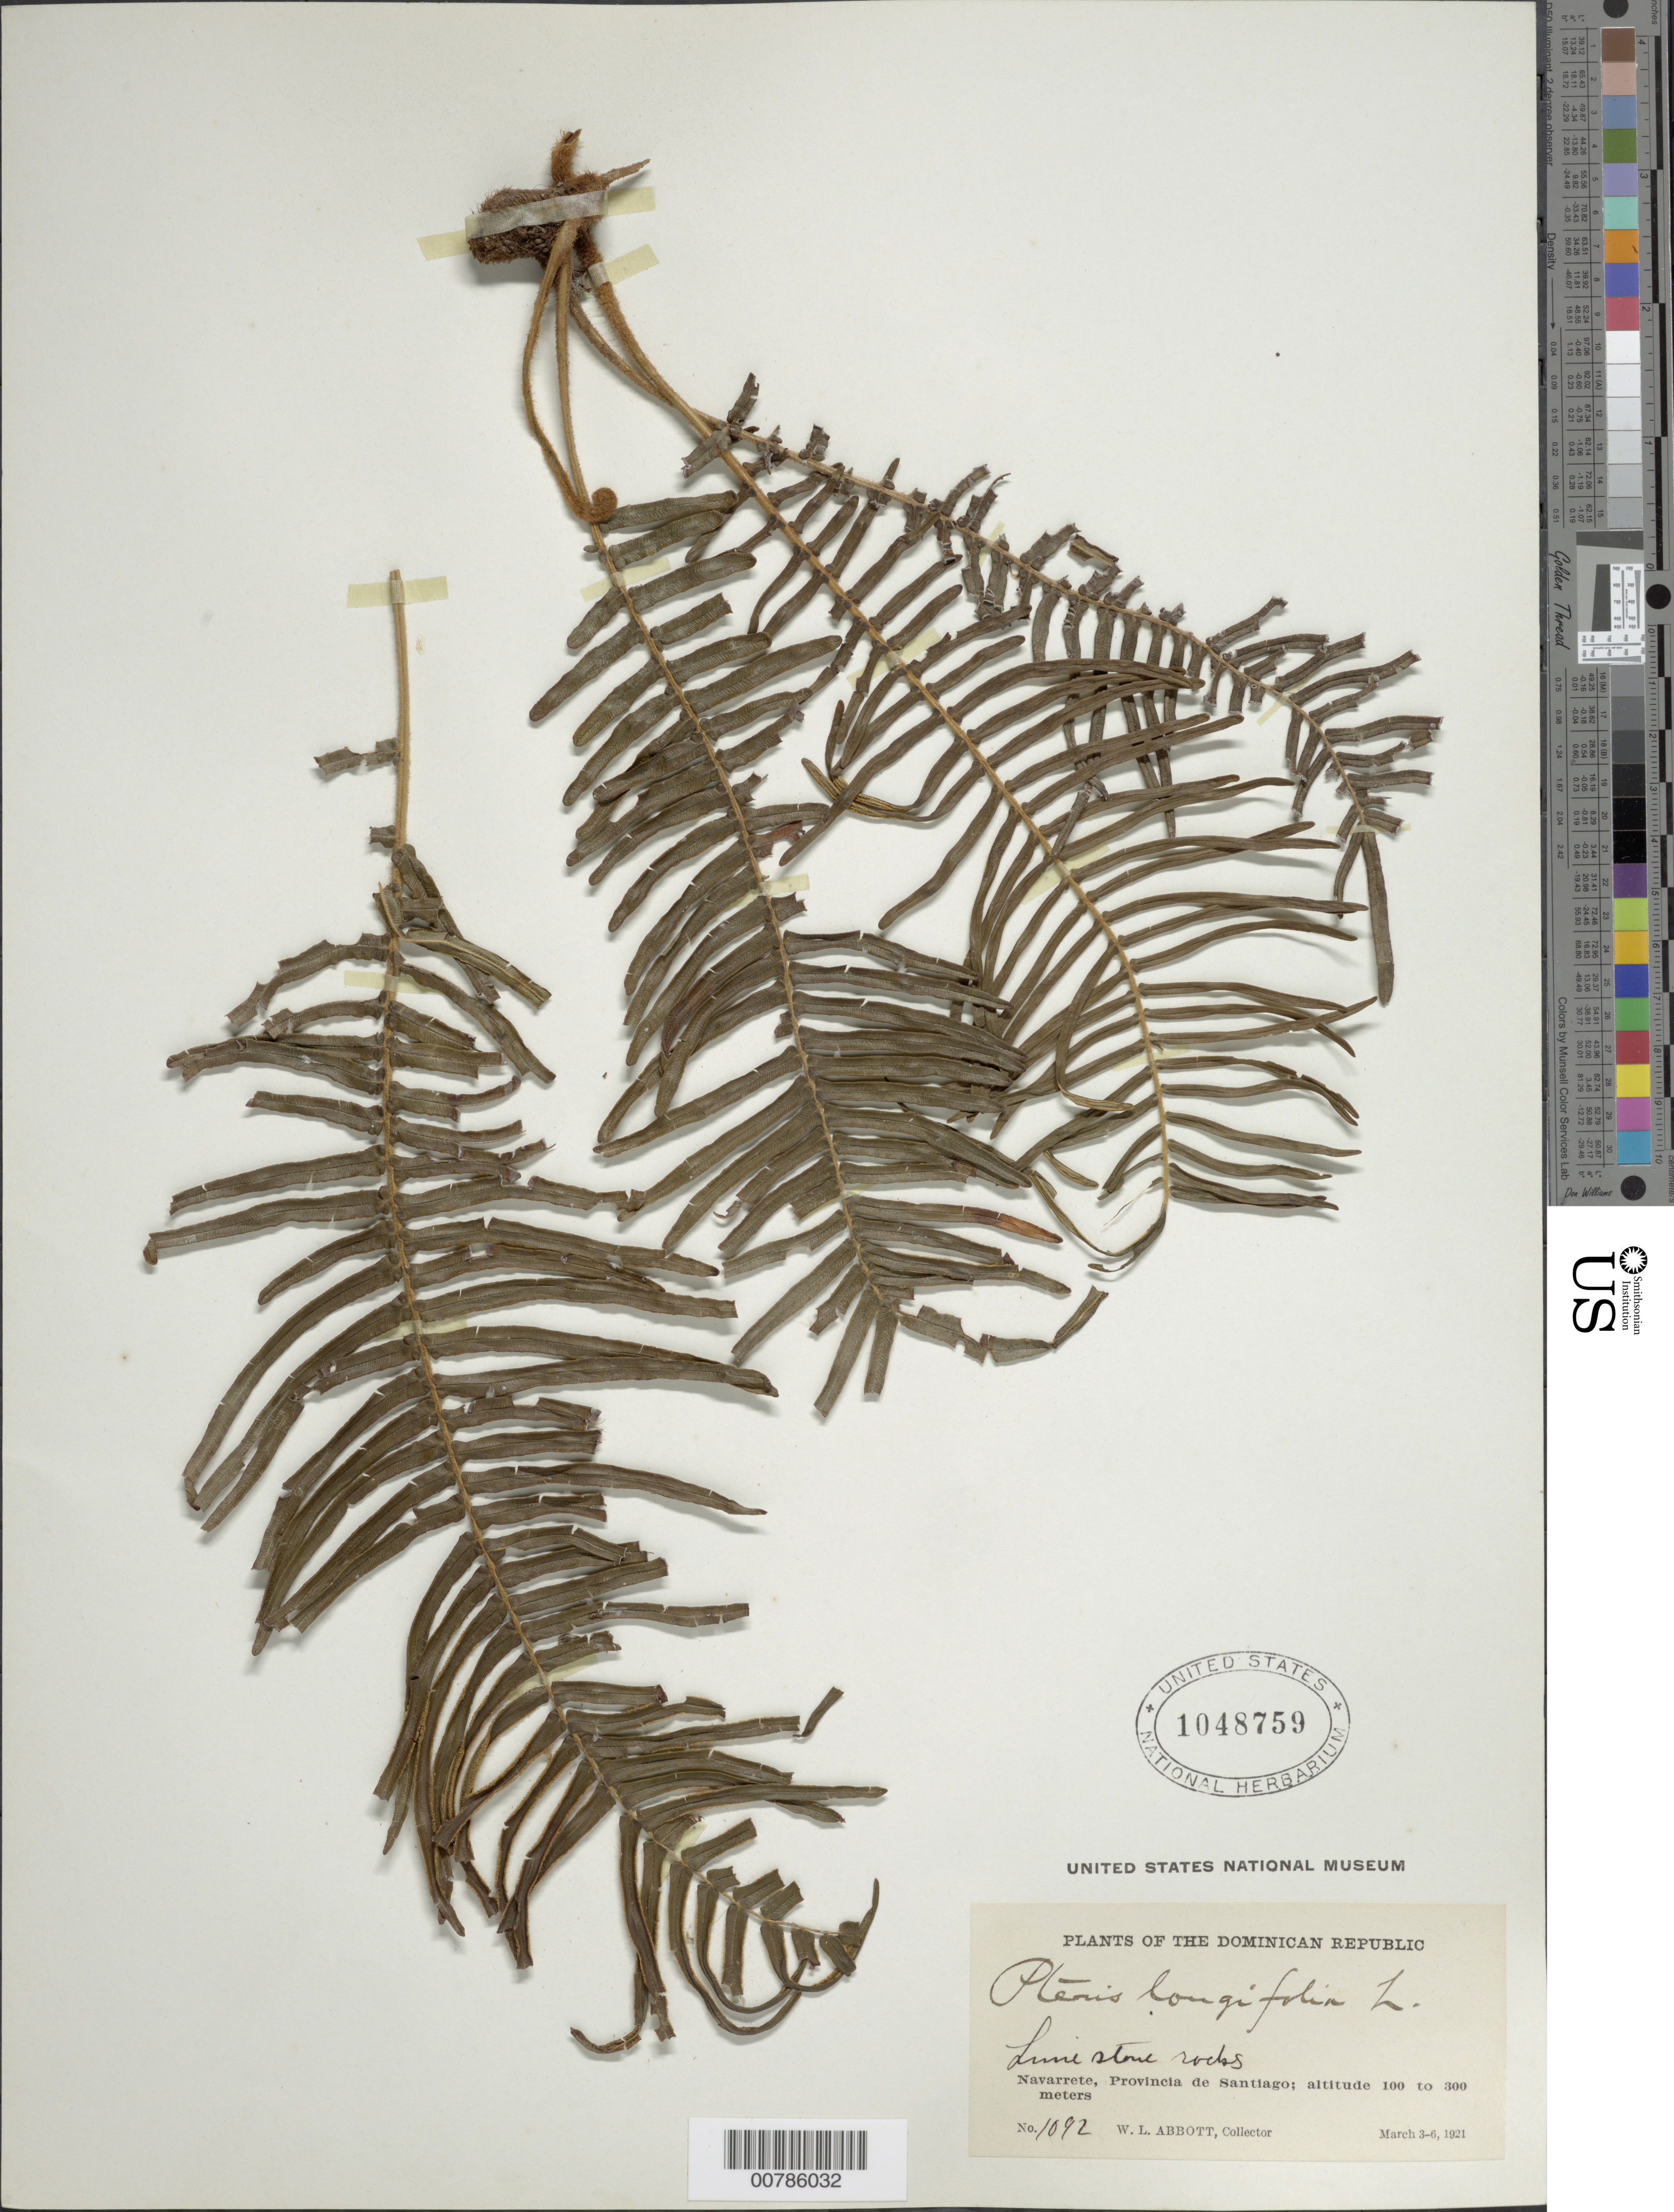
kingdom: Plantae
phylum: Tracheophyta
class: Polypodiopsida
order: Polypodiales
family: Pteridaceae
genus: Pteris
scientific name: Pteris longifolia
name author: L.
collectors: W. L. Abbott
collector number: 1092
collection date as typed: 03 Mar 1910 to 06 Mar 1921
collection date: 1910-03-03/1921-03-06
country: Dominican Republic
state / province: Santiago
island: Hispaniola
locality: Navarrete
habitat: Limestone rocks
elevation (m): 100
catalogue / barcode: US 1048759